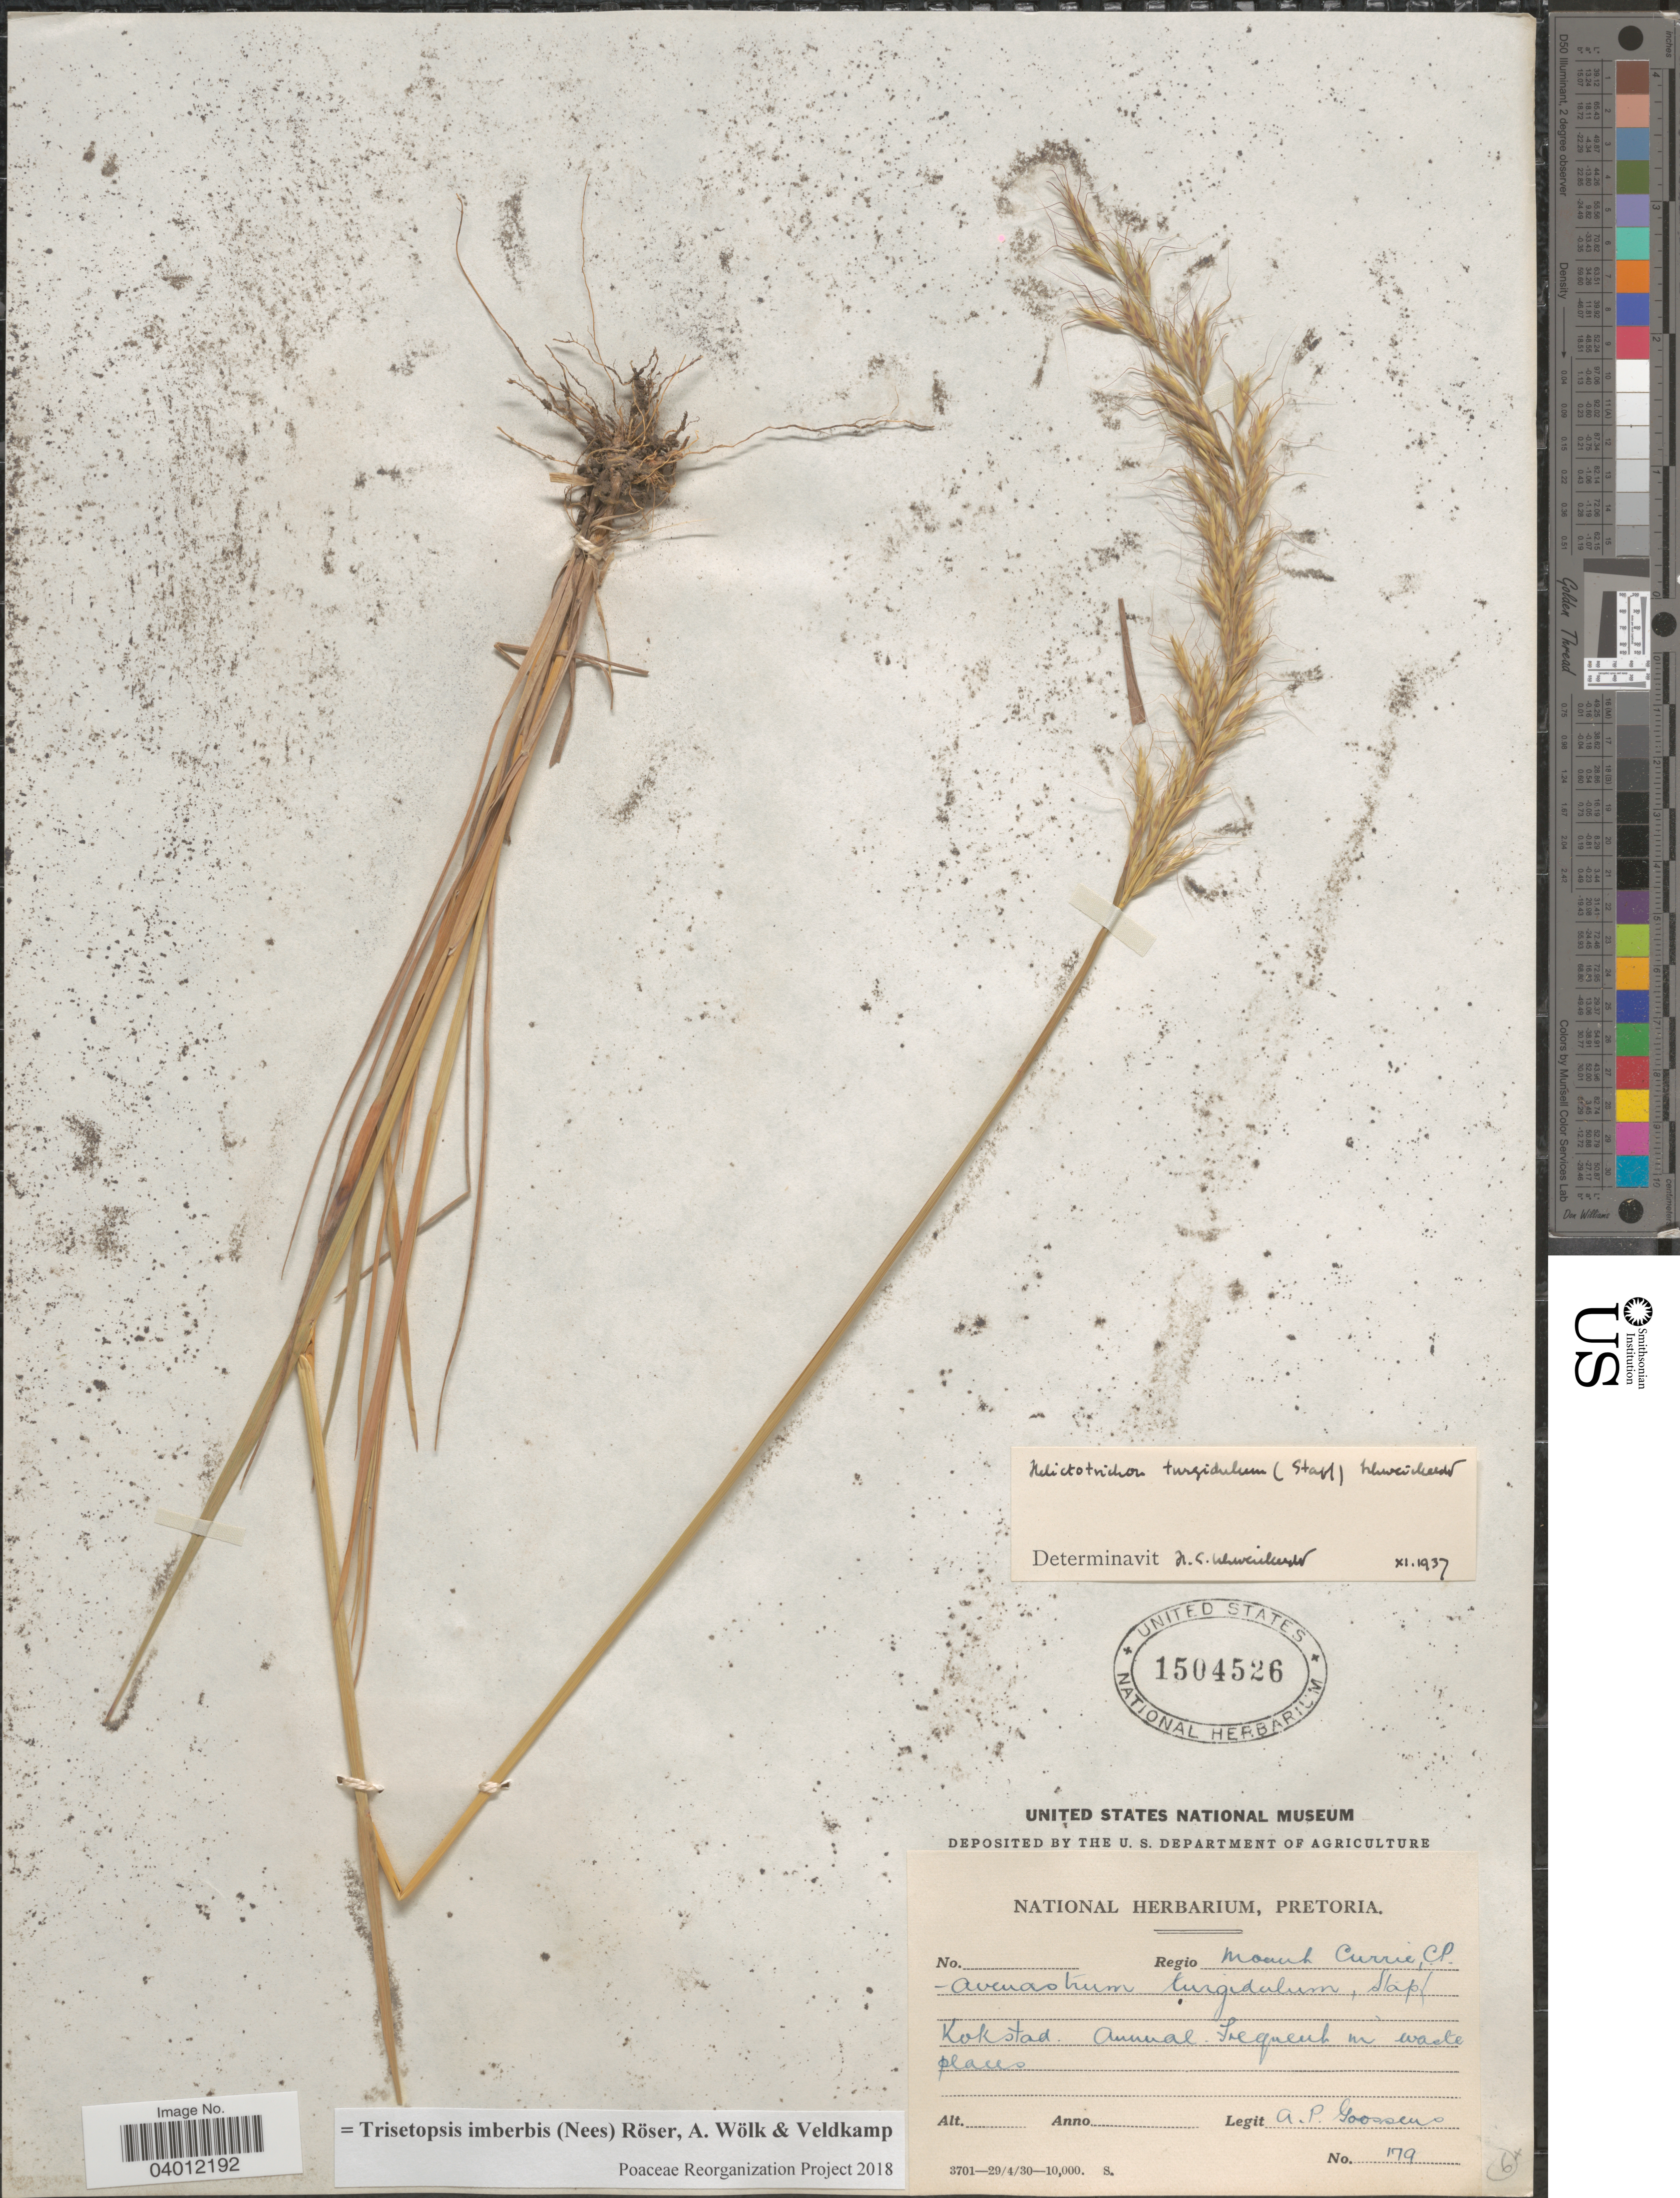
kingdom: Plantae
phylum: Tracheophyta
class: Liliopsida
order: Poales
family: Poaceae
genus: Trisetopsis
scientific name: Trisetopsis imberbis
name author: (Nees) Röser et al.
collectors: A. P. G. Goossens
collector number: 179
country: South Africa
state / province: KwaZulu-Natal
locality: Regio Mount Currie. Kokstad.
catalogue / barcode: US 1504526